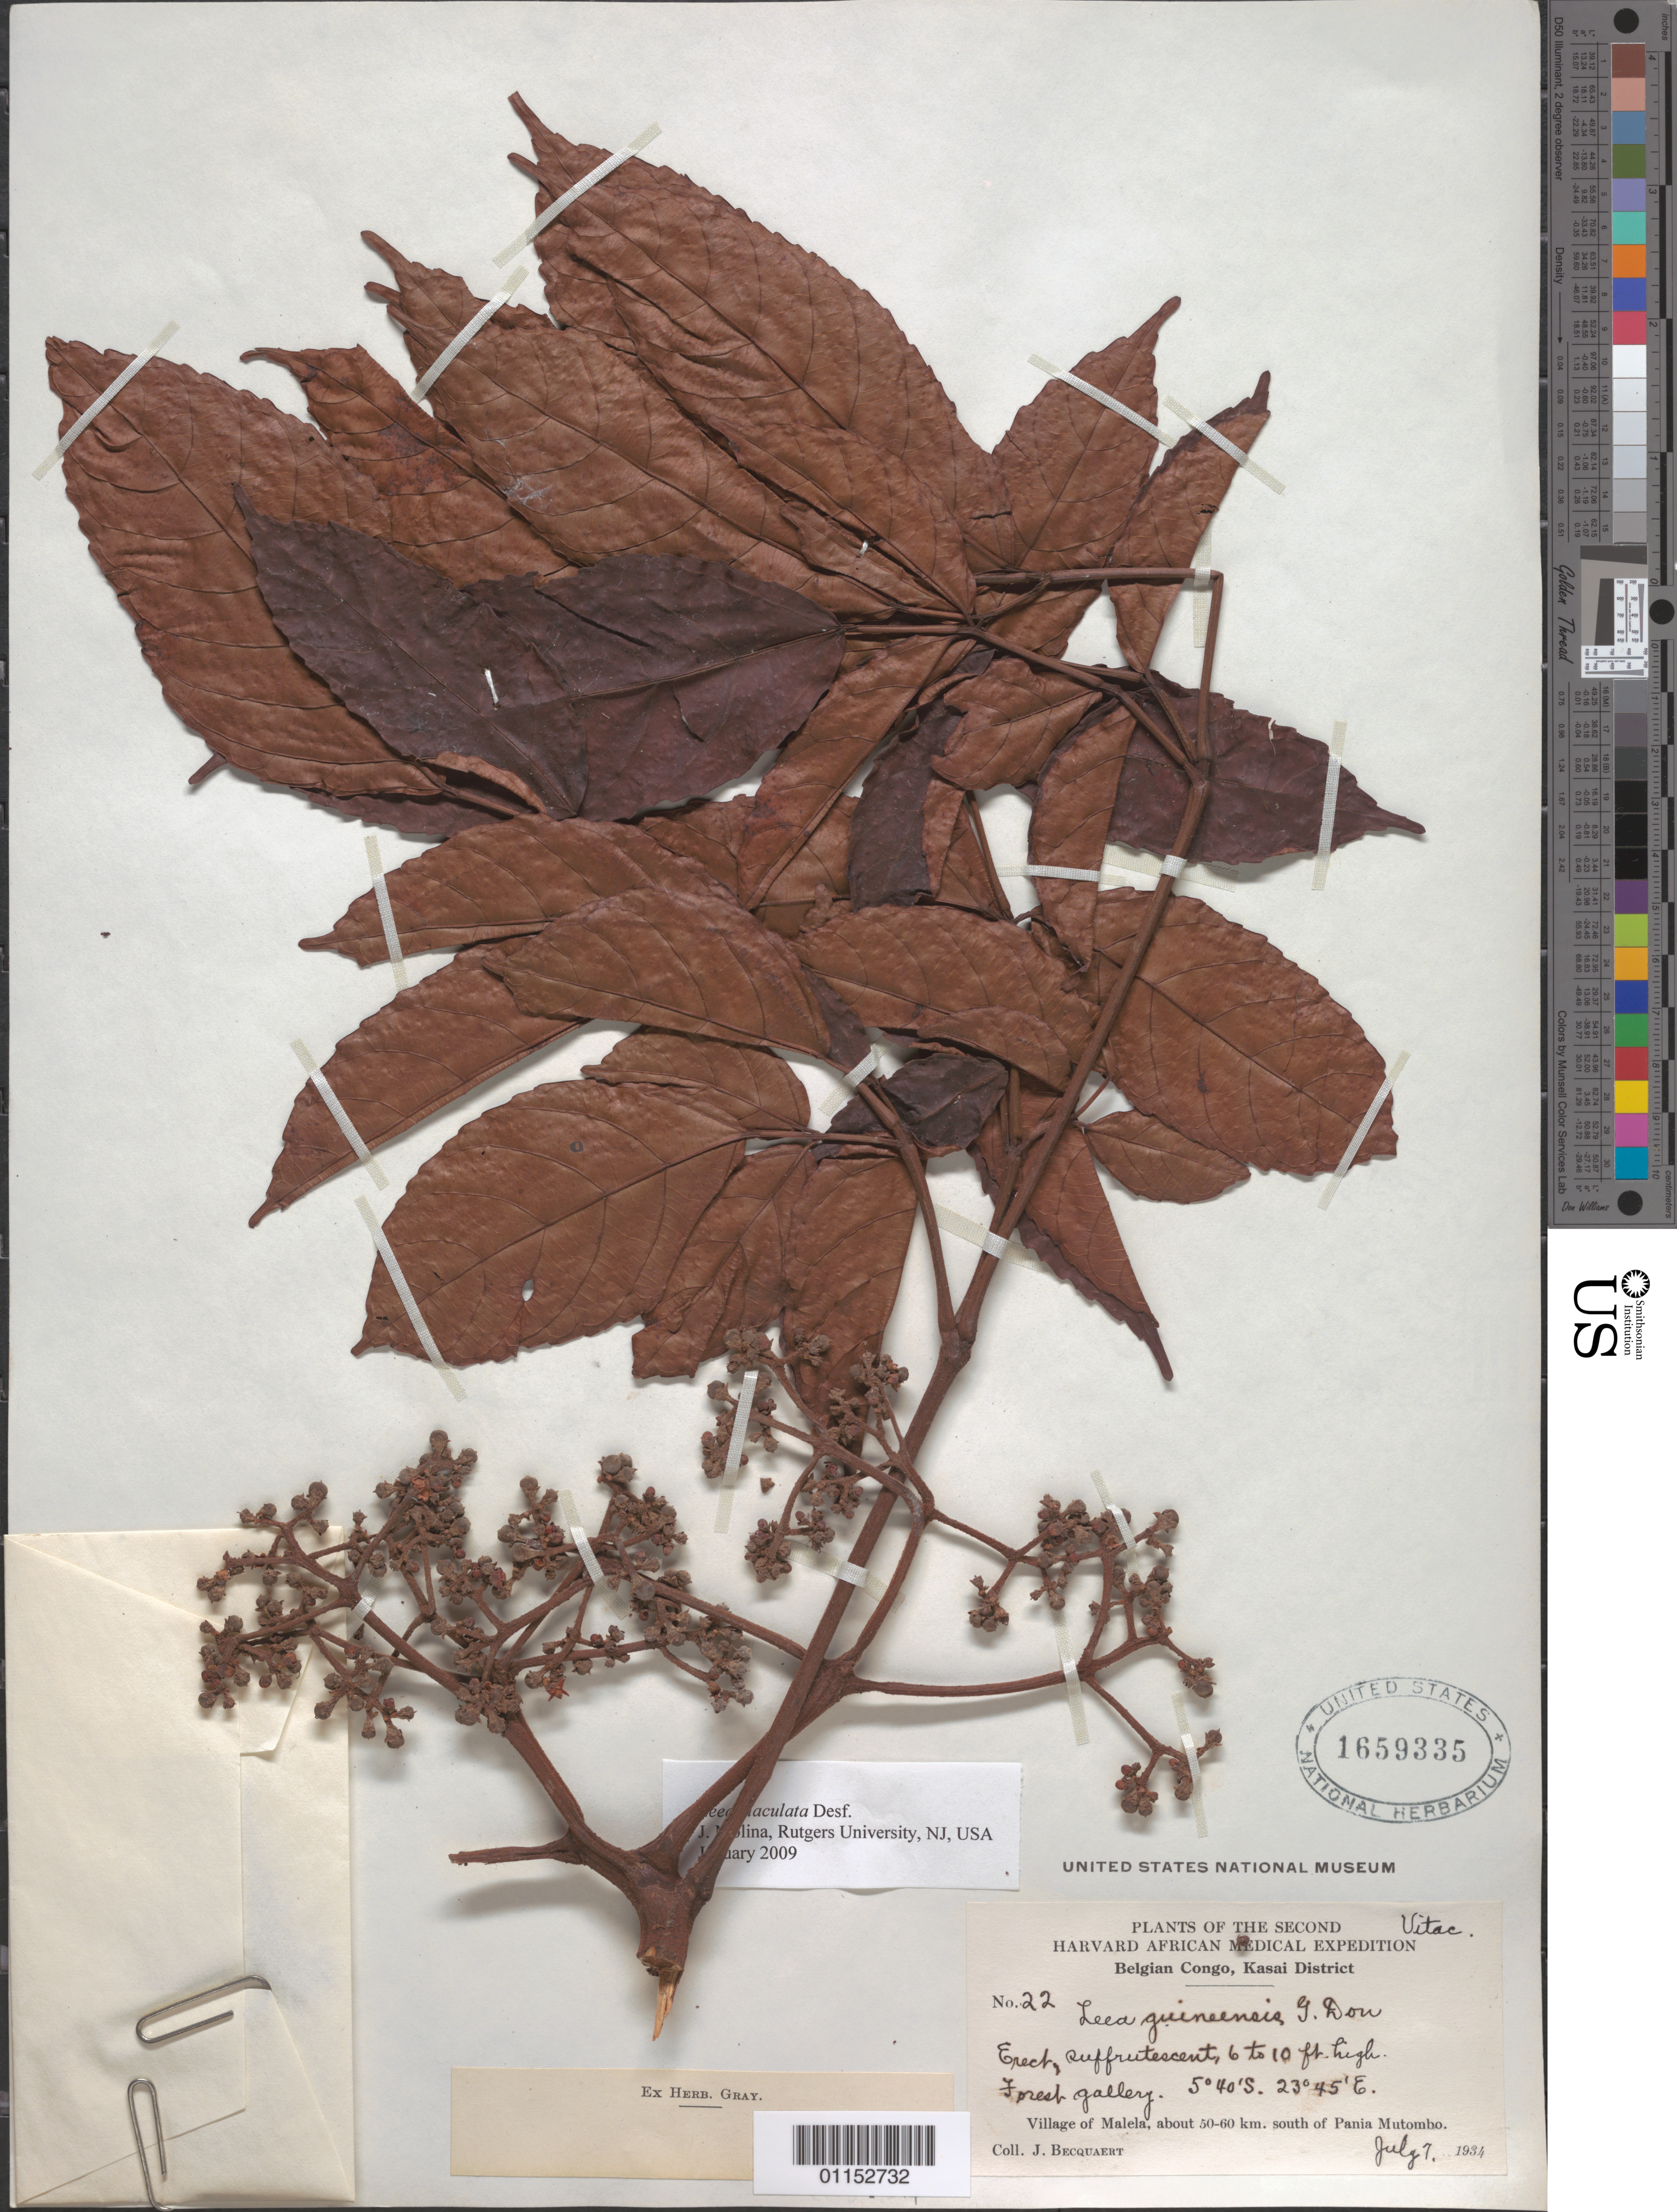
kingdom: Plantae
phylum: Tracheophyta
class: Magnoliopsida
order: Vitales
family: Vitaceae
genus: Leea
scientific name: Leea maculata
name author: Desf.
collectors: J. Becquaert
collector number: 22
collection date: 1934-07-07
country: Congo, Democratic Republic of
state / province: Sankuru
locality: Village of Malela, about 50-60 km S of Pania Mutombo.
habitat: Forest gallery.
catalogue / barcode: US 1659335